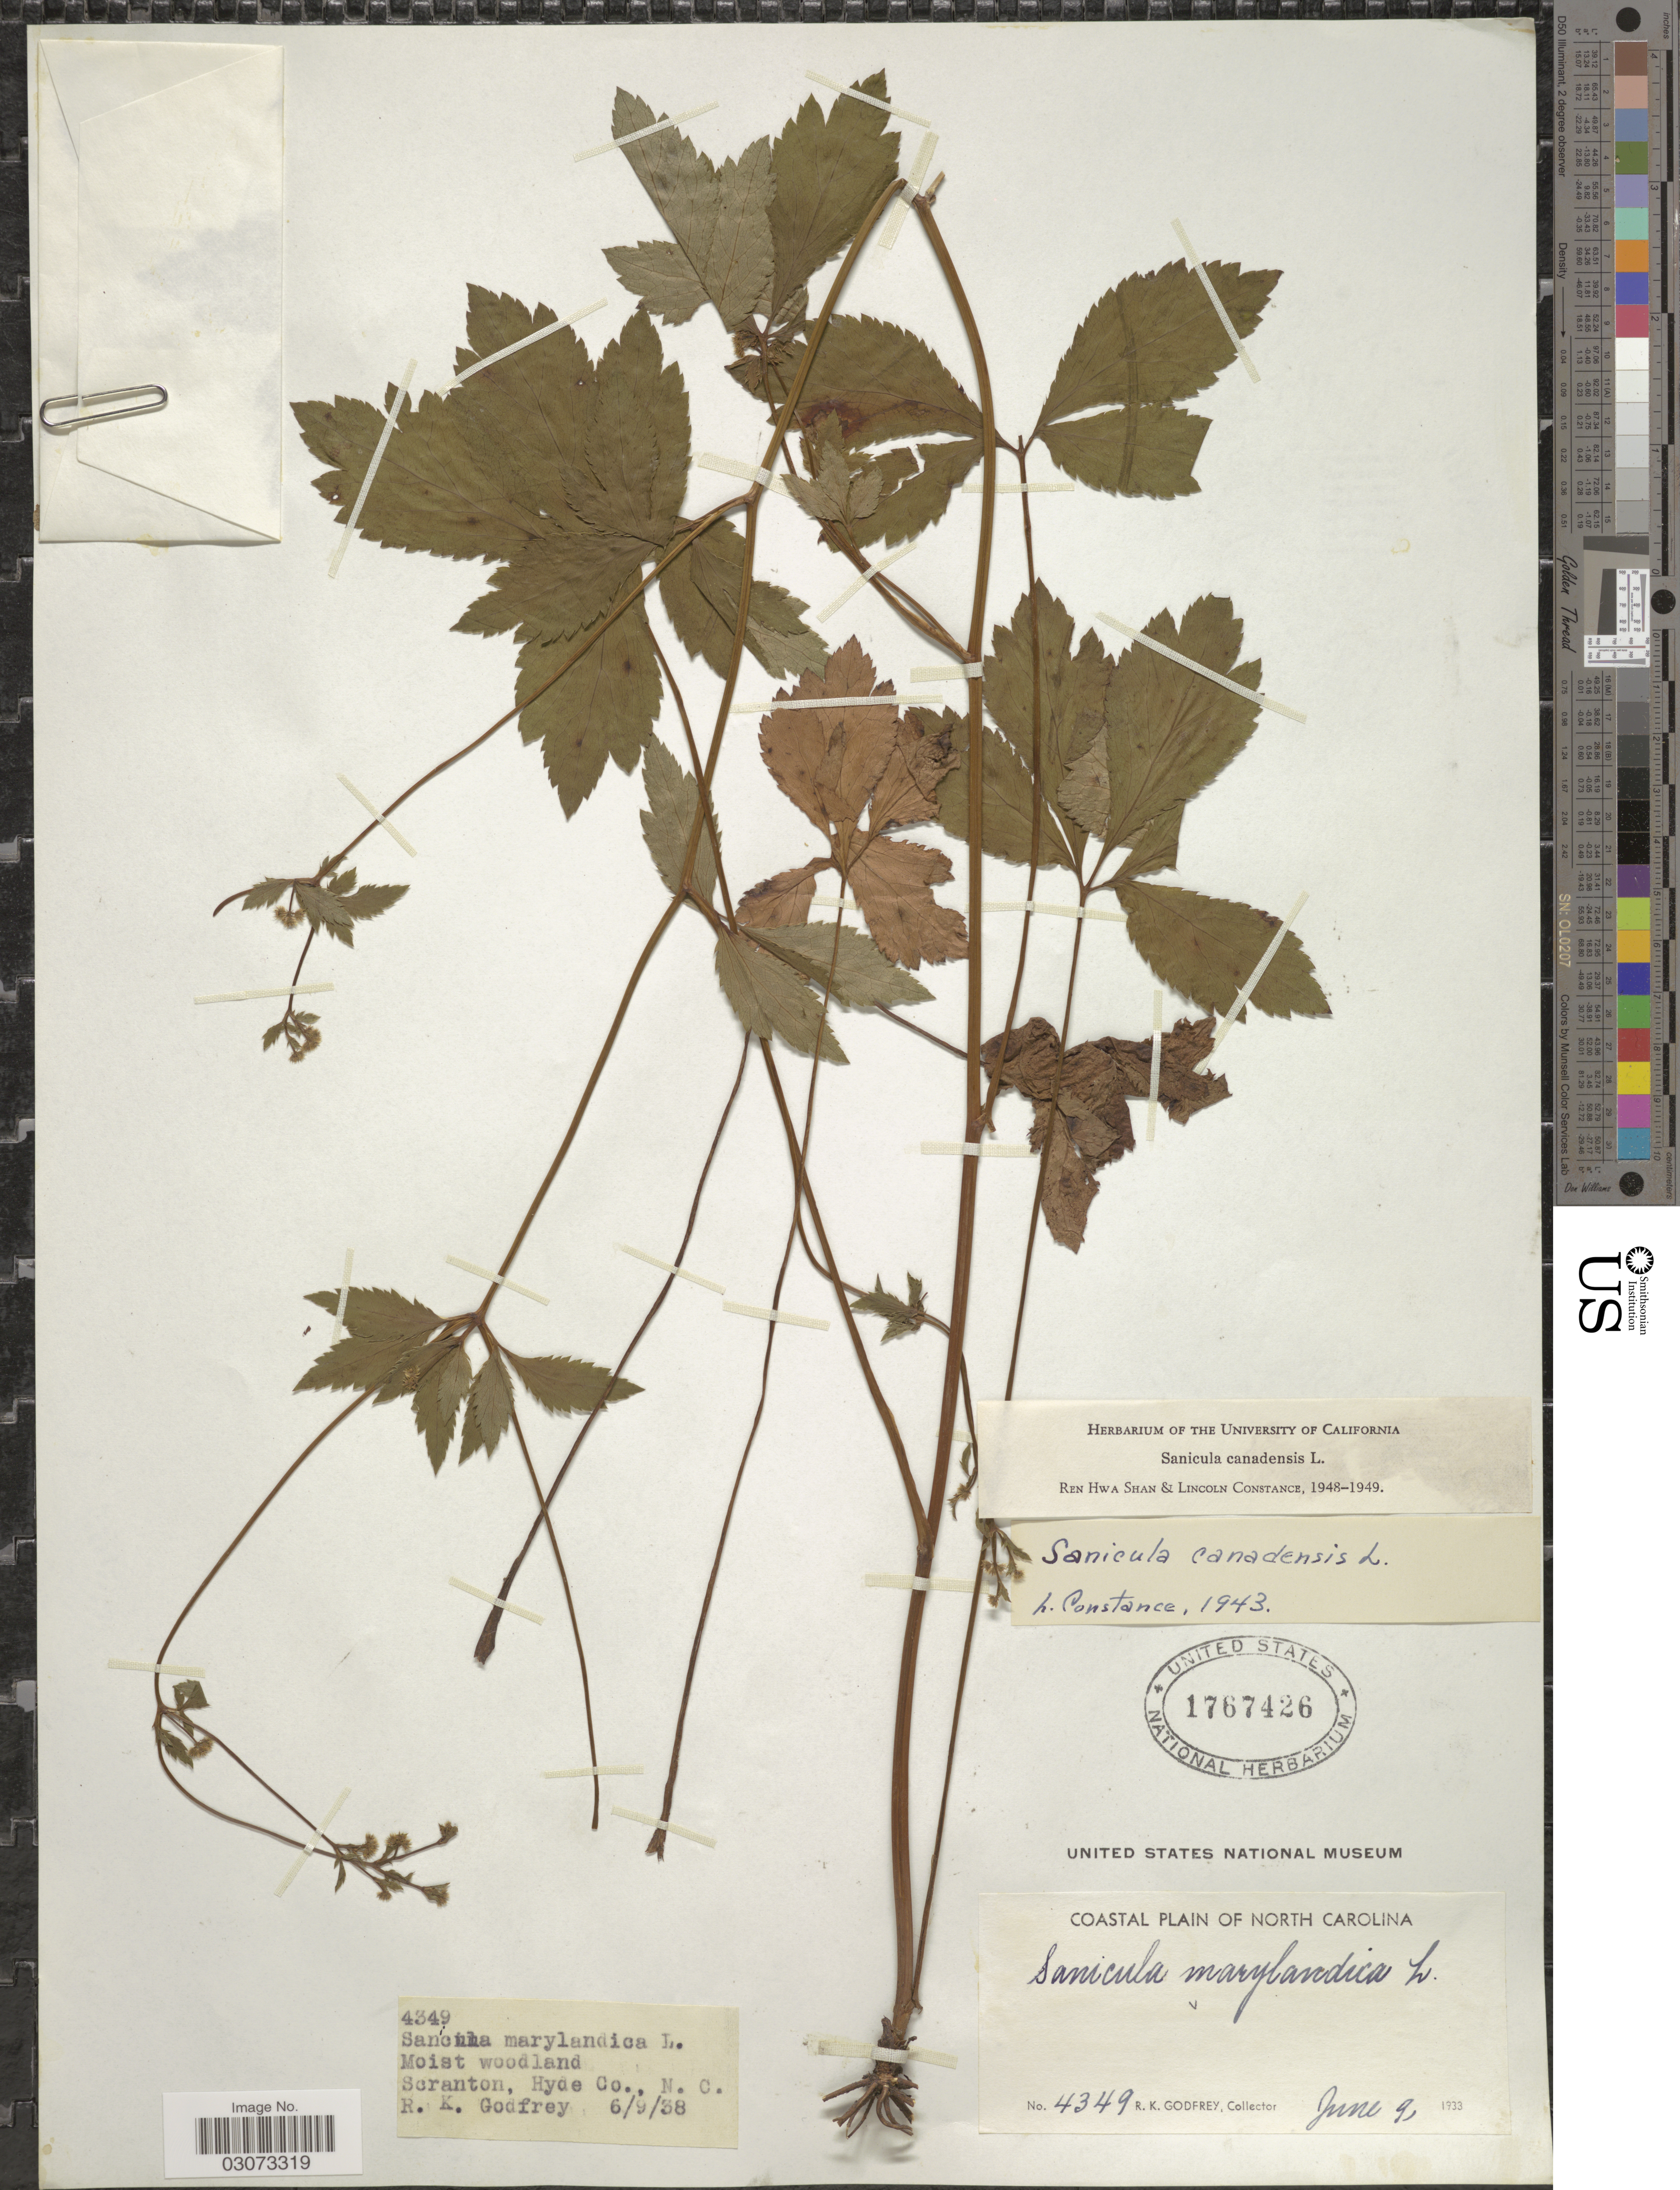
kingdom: Plantae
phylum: Tracheophyta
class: Magnoliopsida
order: Apiales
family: Apiaceae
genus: Sanicula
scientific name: Sanicula canadensis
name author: L.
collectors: R. K. Godfrey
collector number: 4349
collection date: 1938-06-09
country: United States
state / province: North Carolina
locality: Scranton, Hyde Co. Coastal Plain of North Carolina.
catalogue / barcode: US 1767426